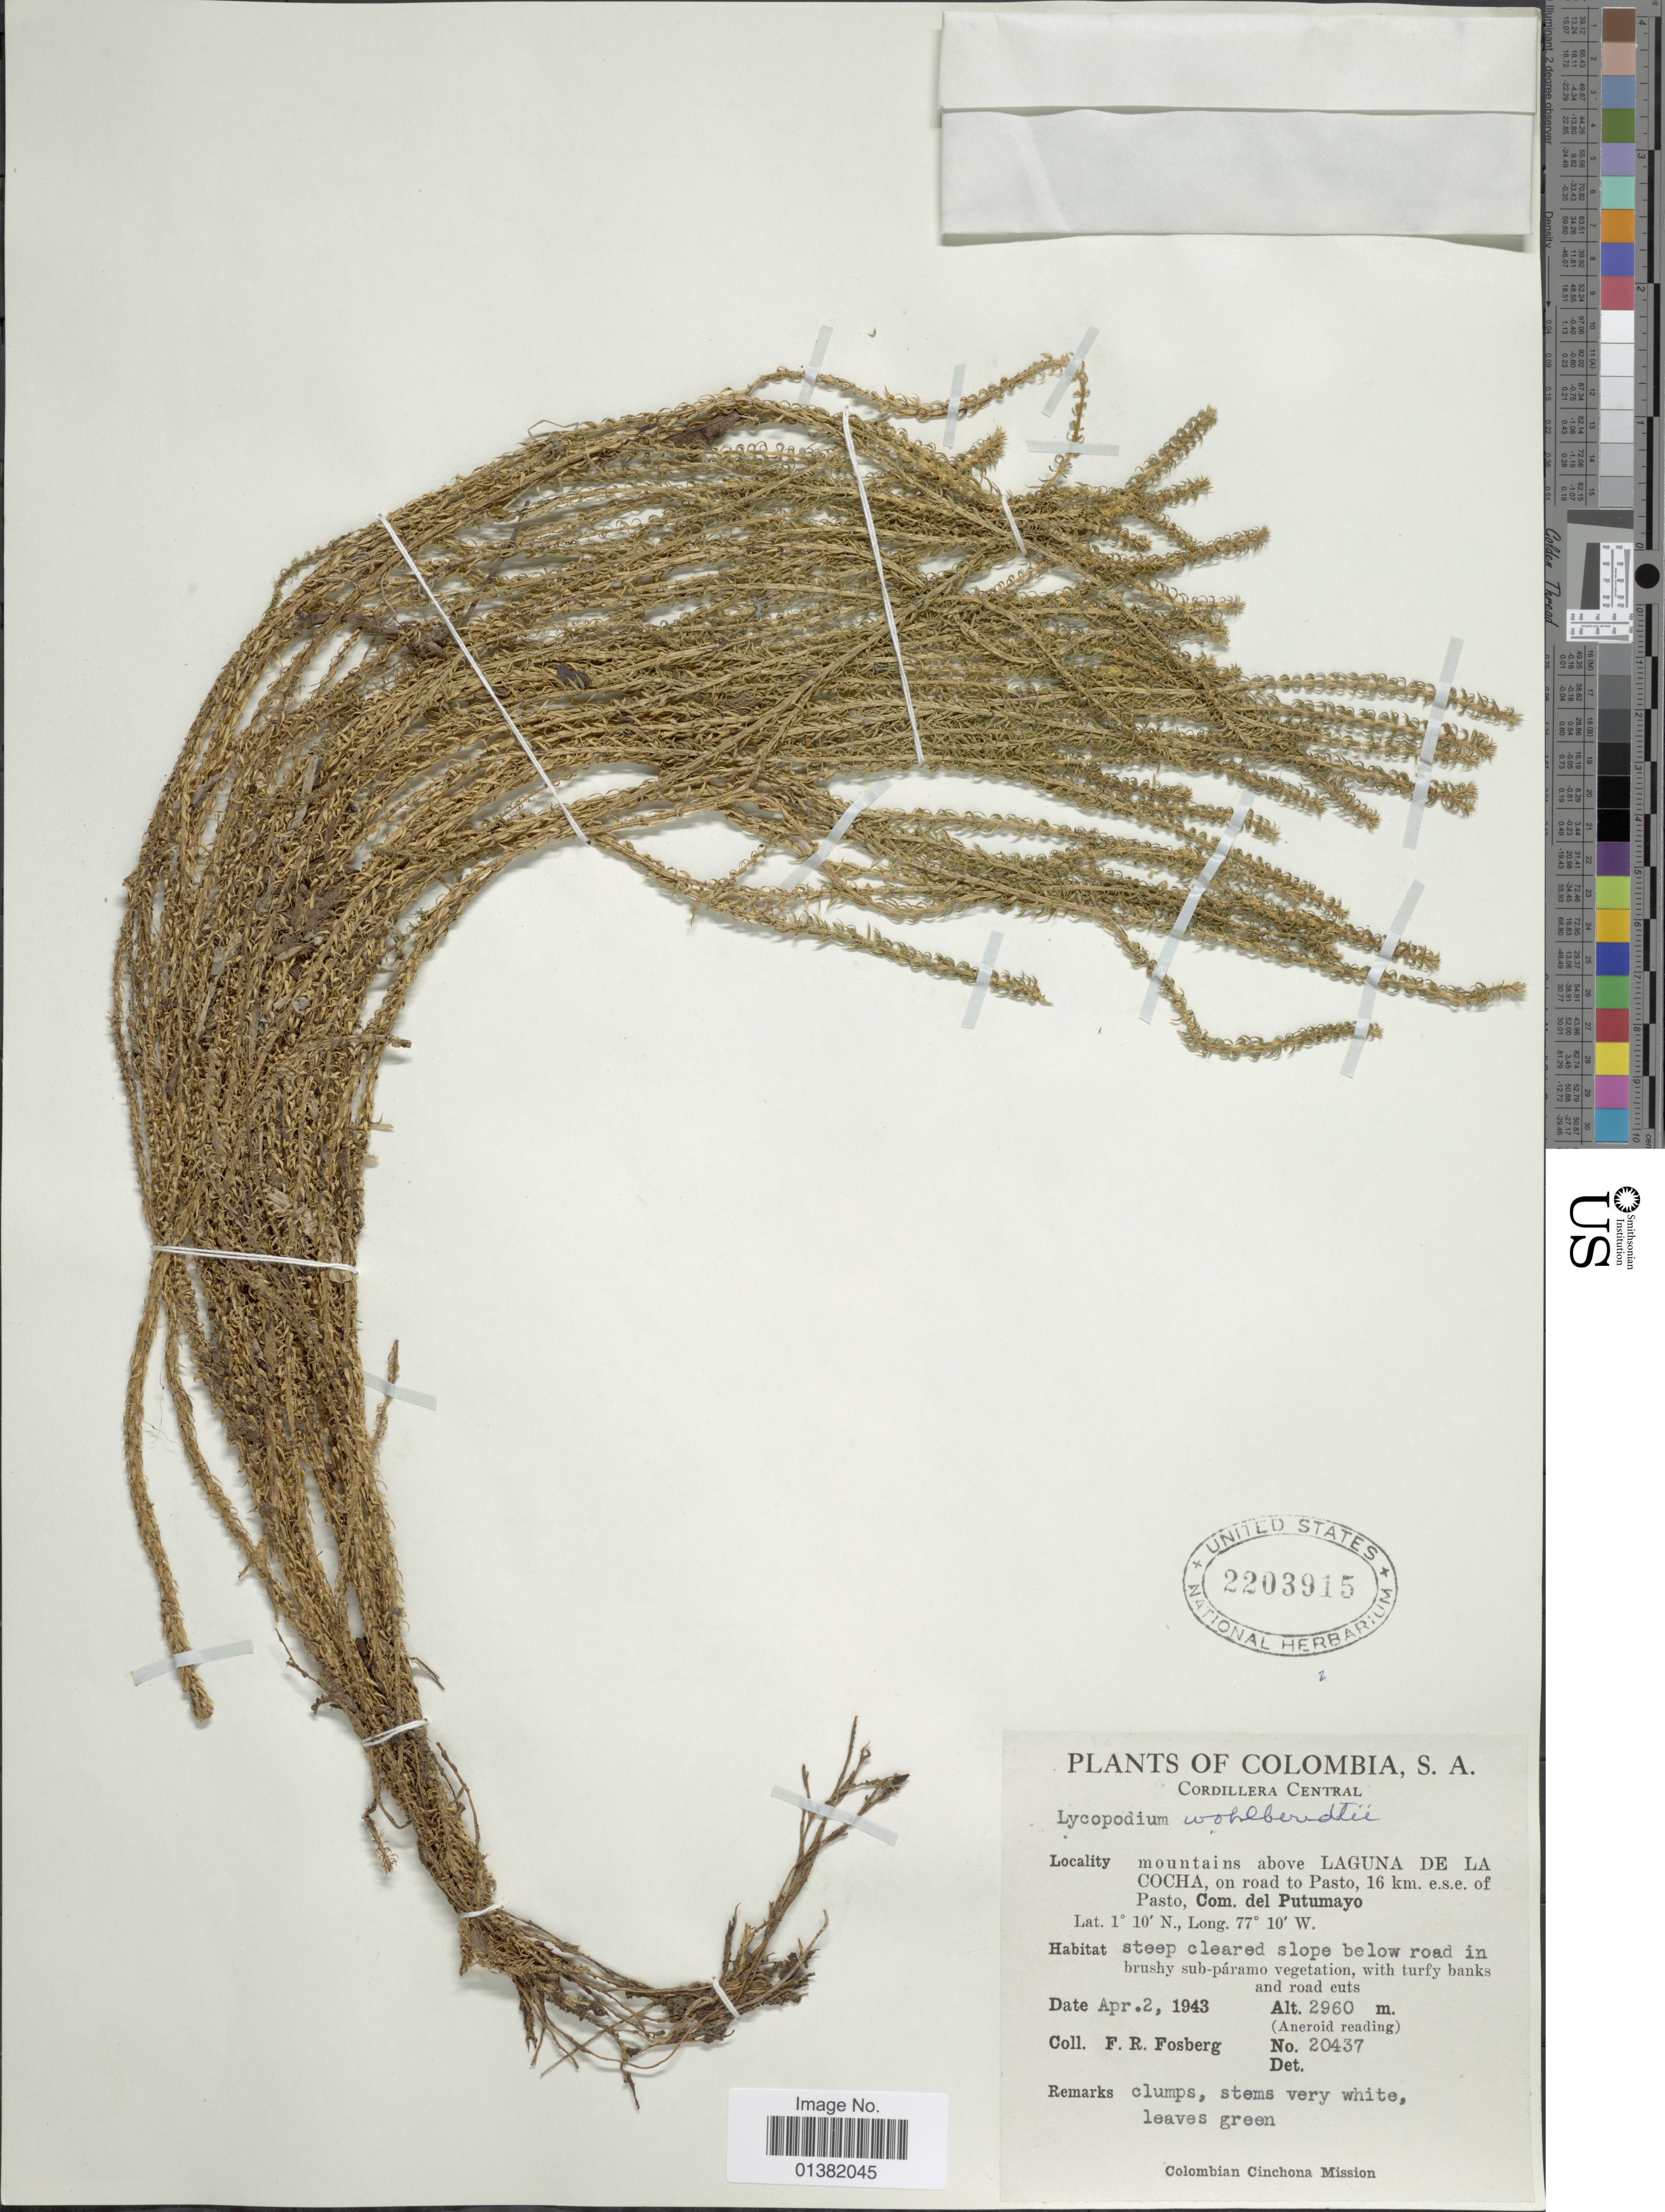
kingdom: Plantae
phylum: Tracheophyta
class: Lycopodiopsida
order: Lycopodiales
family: Lycopodiaceae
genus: Phlegmariurus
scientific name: Phlegmariurus eversus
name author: (Poir.) B. Øllg.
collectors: F. R. Fosberg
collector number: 20437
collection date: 1943-04-02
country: Colombia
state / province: Putumayo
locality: Cordillera Central, mountains above Laguna De La Cocha, on road to Pasto, 16 km. e.s.e of Pasto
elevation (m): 2960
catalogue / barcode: US 2203915